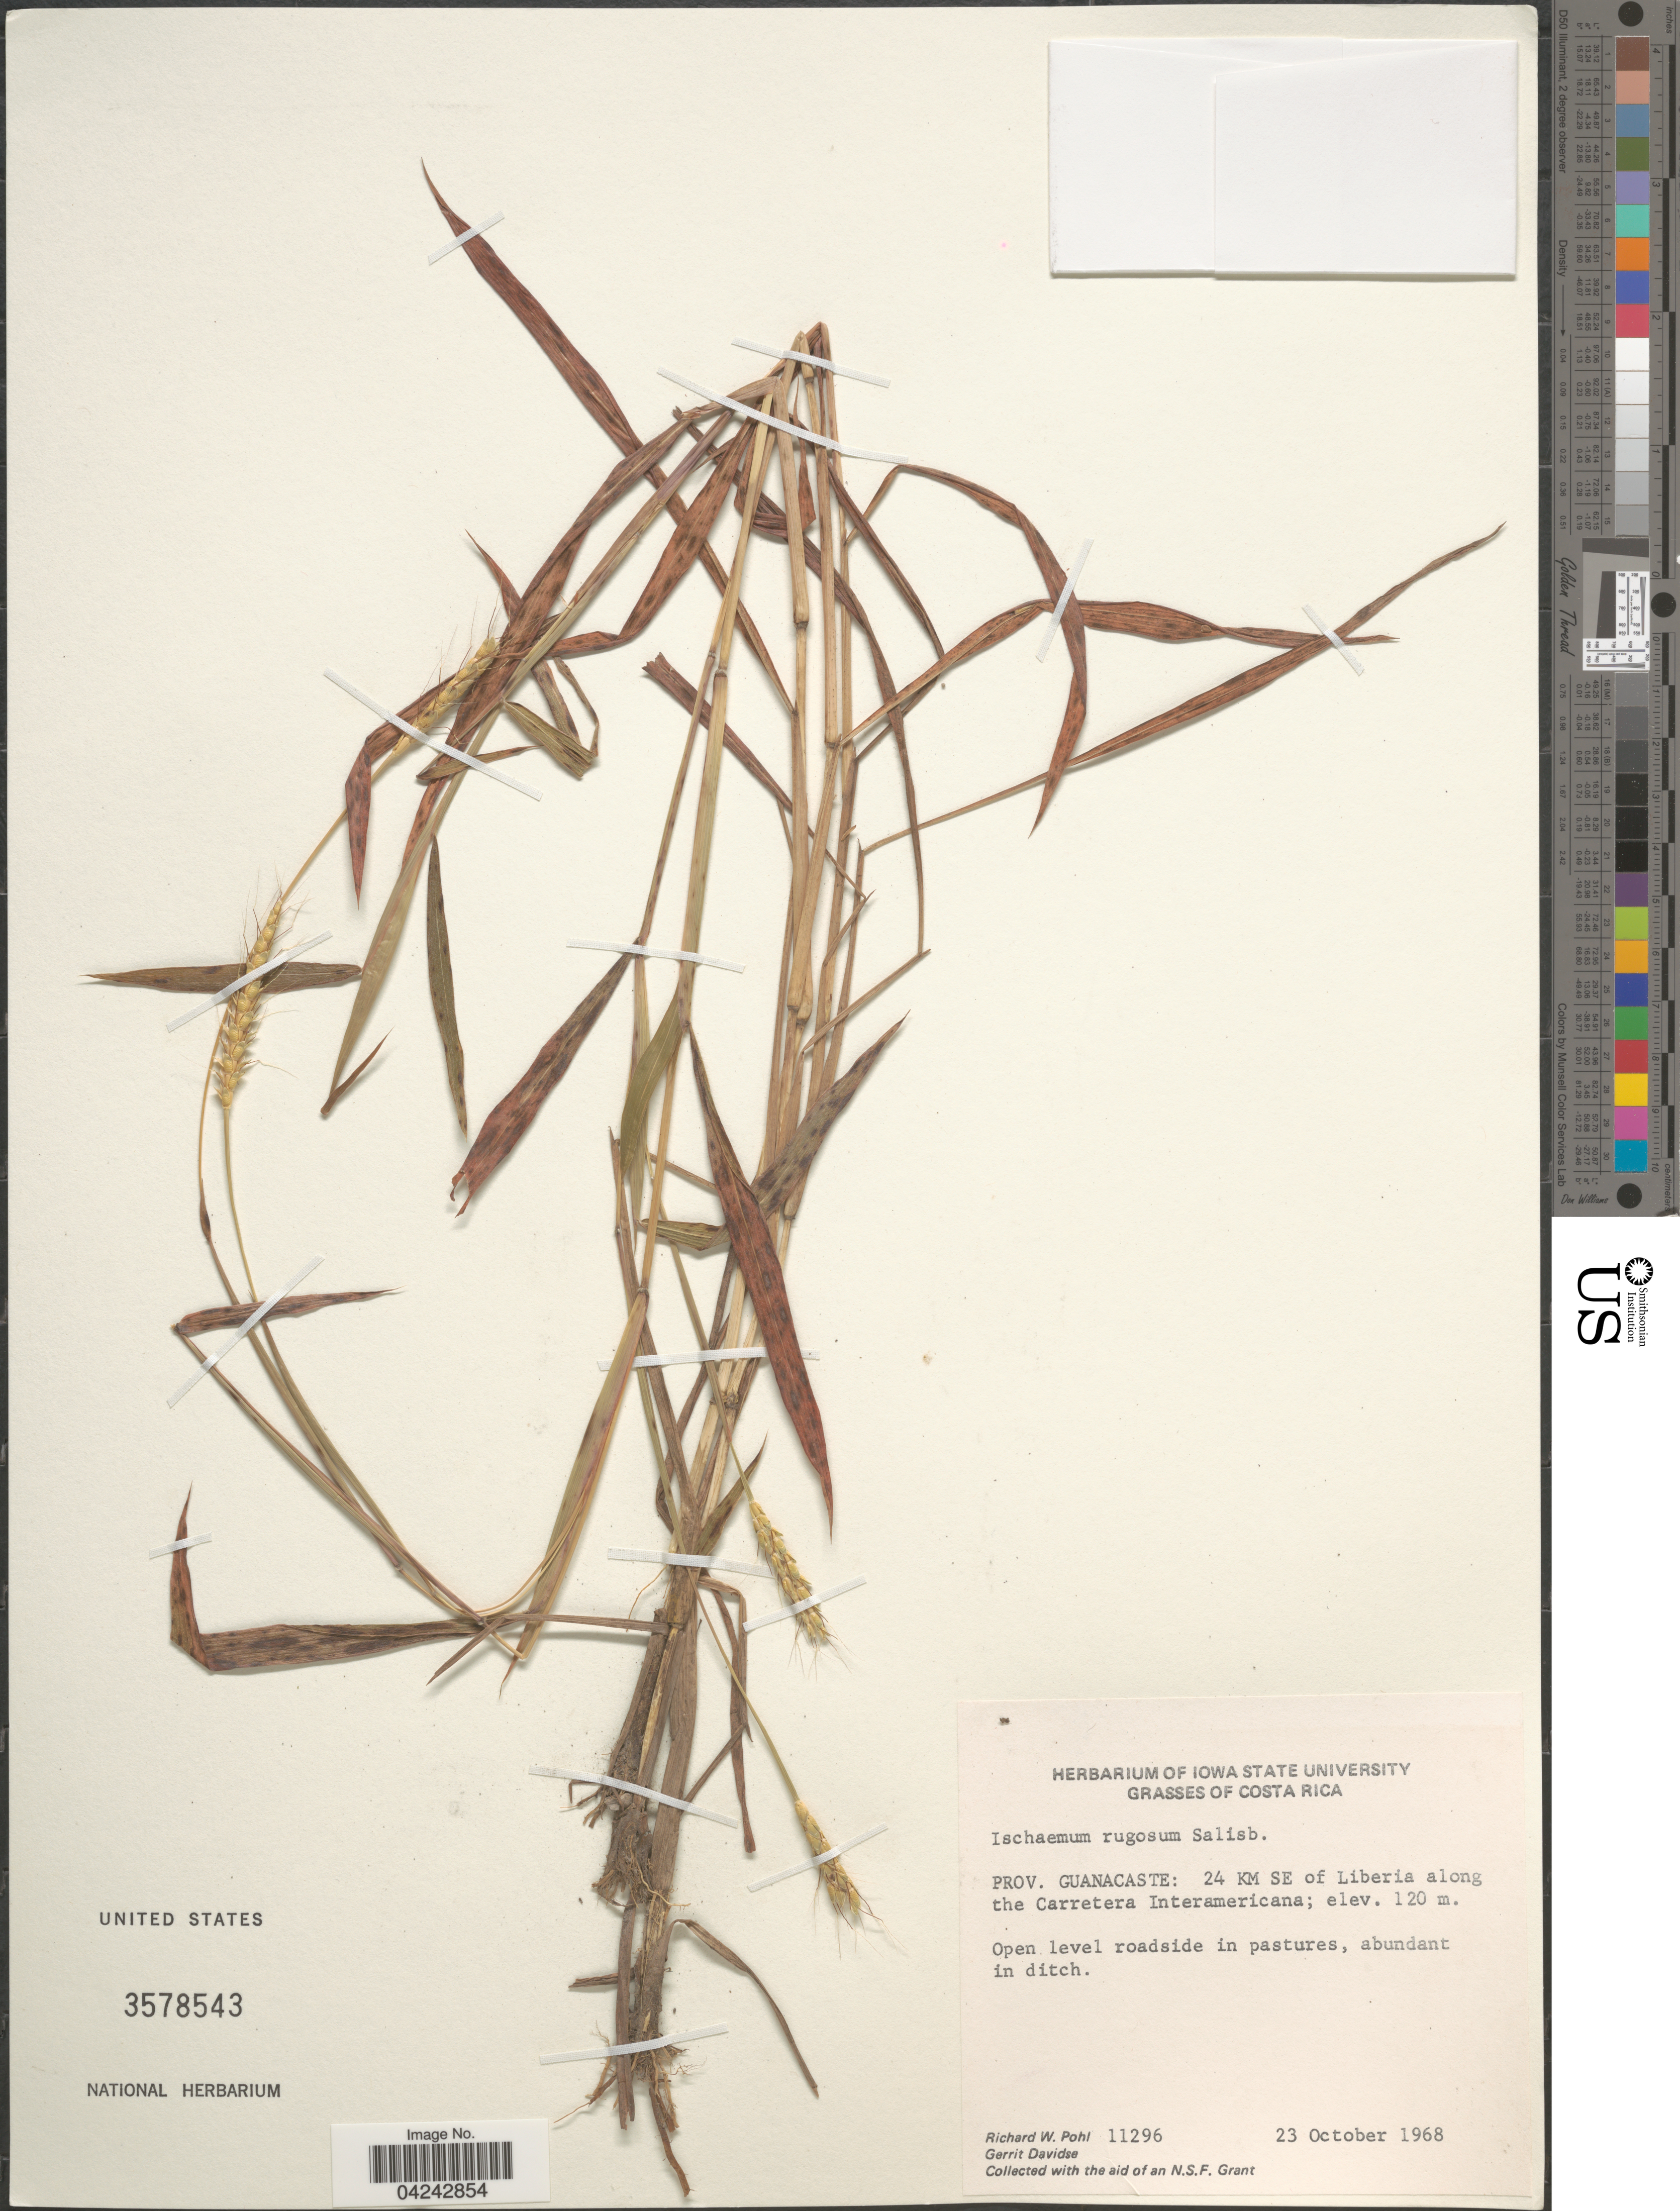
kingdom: Plantae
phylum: Tracheophyta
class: Liliopsida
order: Poales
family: Poaceae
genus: Ischaemum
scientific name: Ischaemum rugosum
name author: Salisb.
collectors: R. W. Pohl & G. Davidse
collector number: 11296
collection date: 1968-10-23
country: Costa Rica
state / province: Guanacaste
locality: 24 KM SE of Liberia along the Carretera Interamericana.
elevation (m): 120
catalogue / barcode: US 3578543